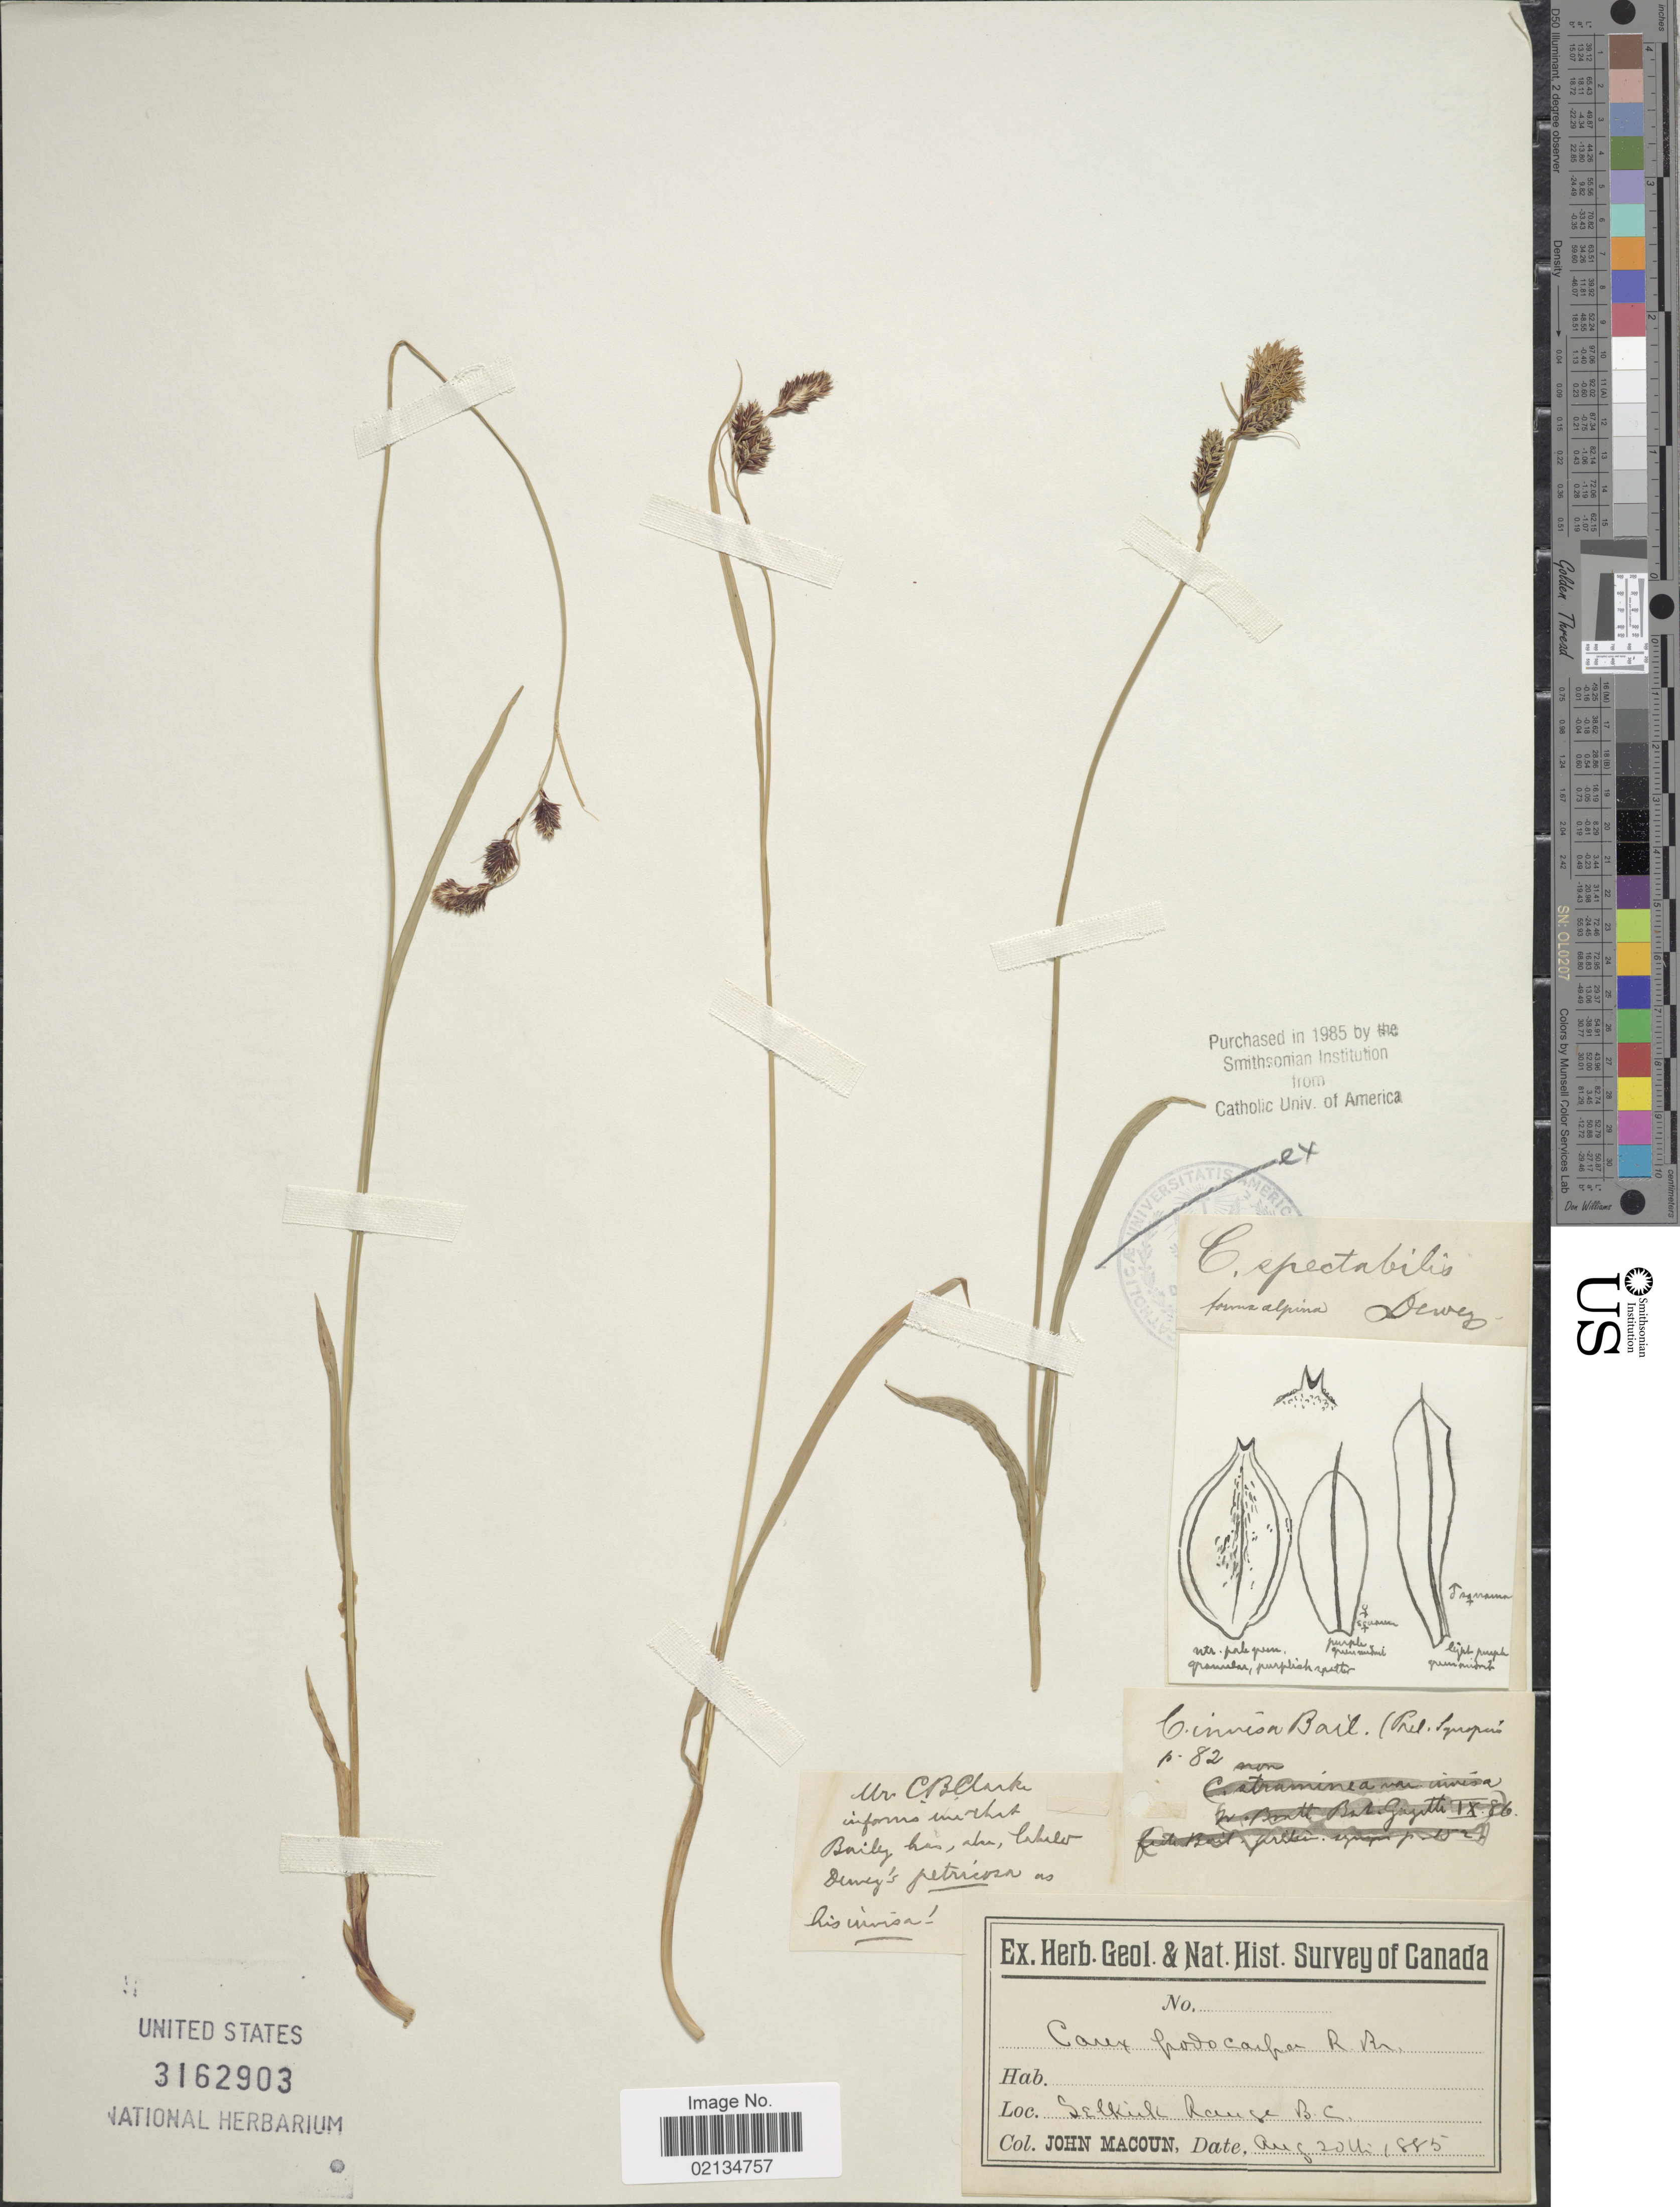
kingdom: Plantae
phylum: Tracheophyta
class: Liliopsida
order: Poales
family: Cyperaceae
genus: Carex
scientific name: Carex spectabilis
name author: Dewey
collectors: J. Macoun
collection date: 1885-08-20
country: Canada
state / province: British Columbia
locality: Selkirk Range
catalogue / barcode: US 3162903